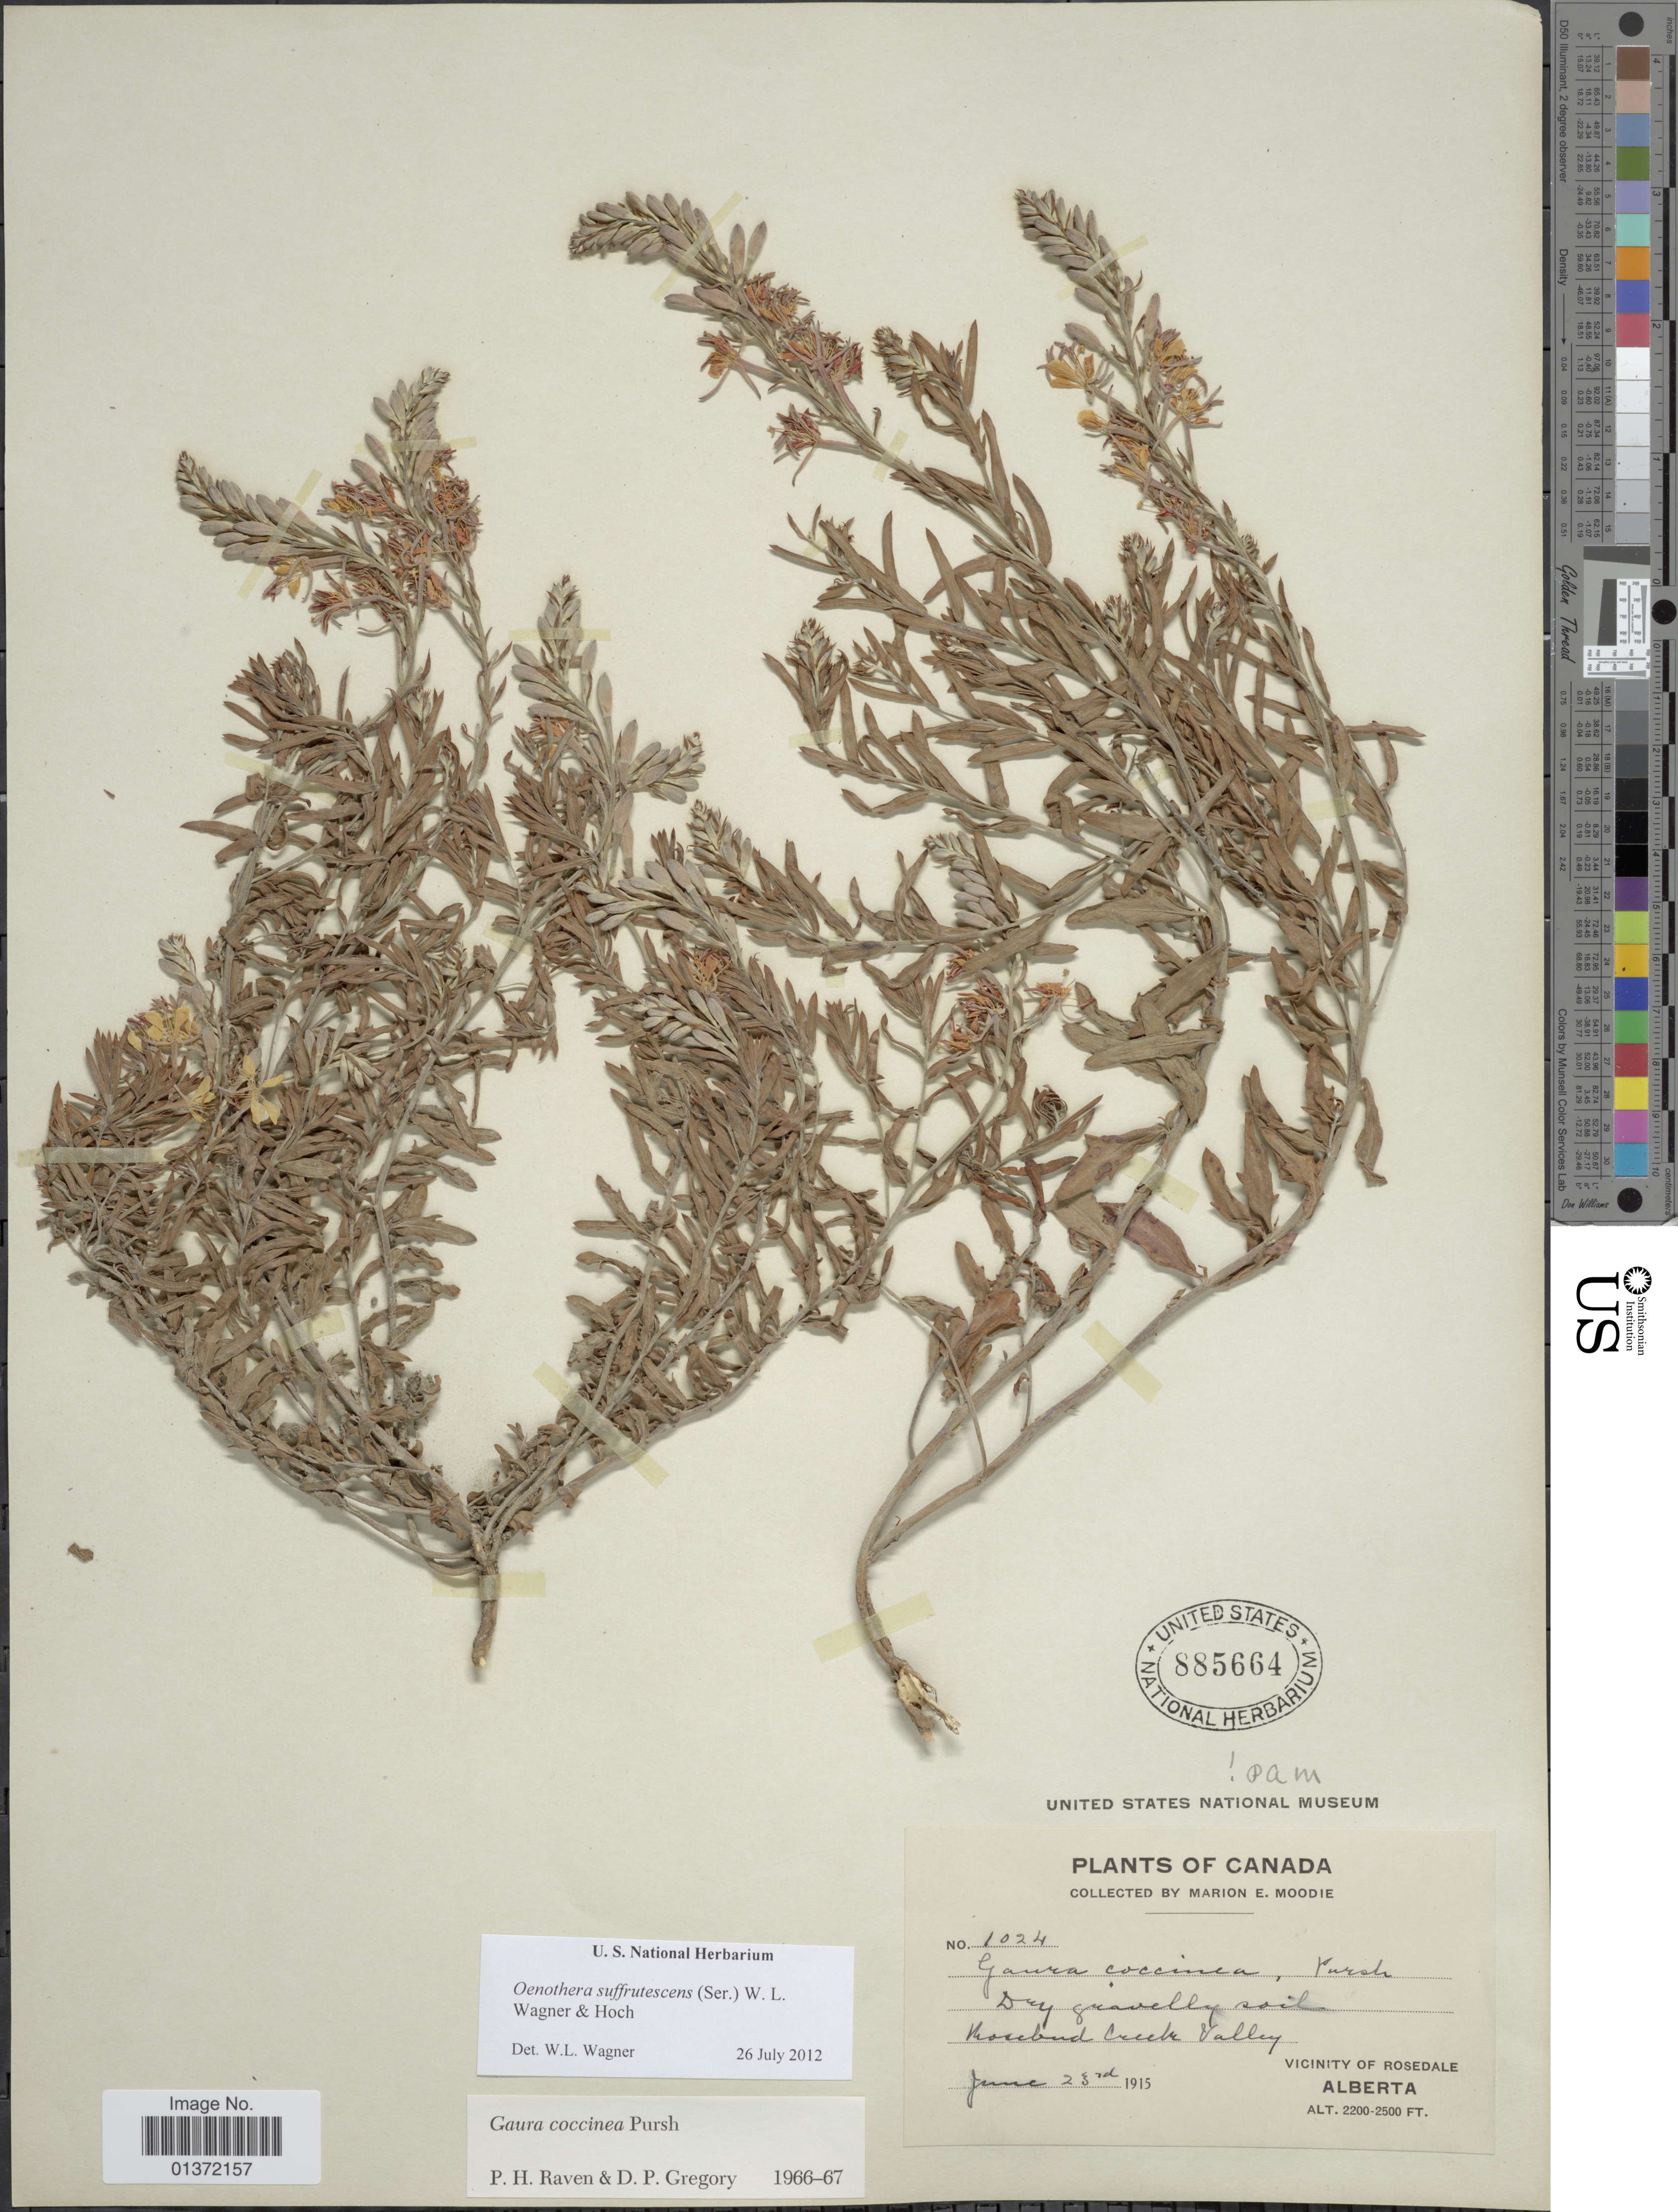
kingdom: Plantae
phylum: Tracheophyta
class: Magnoliopsida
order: Myrtales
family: Onagraceae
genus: Oenothera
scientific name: Oenothera suffrutescens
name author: (Ser.) W.L. Wagner & Hoch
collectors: M. E. Moodie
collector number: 1024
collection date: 1915-06-23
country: Canada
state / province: Alberta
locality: Rosebud Creek Valley, vicinity of Rosedale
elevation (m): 671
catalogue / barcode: US 885664